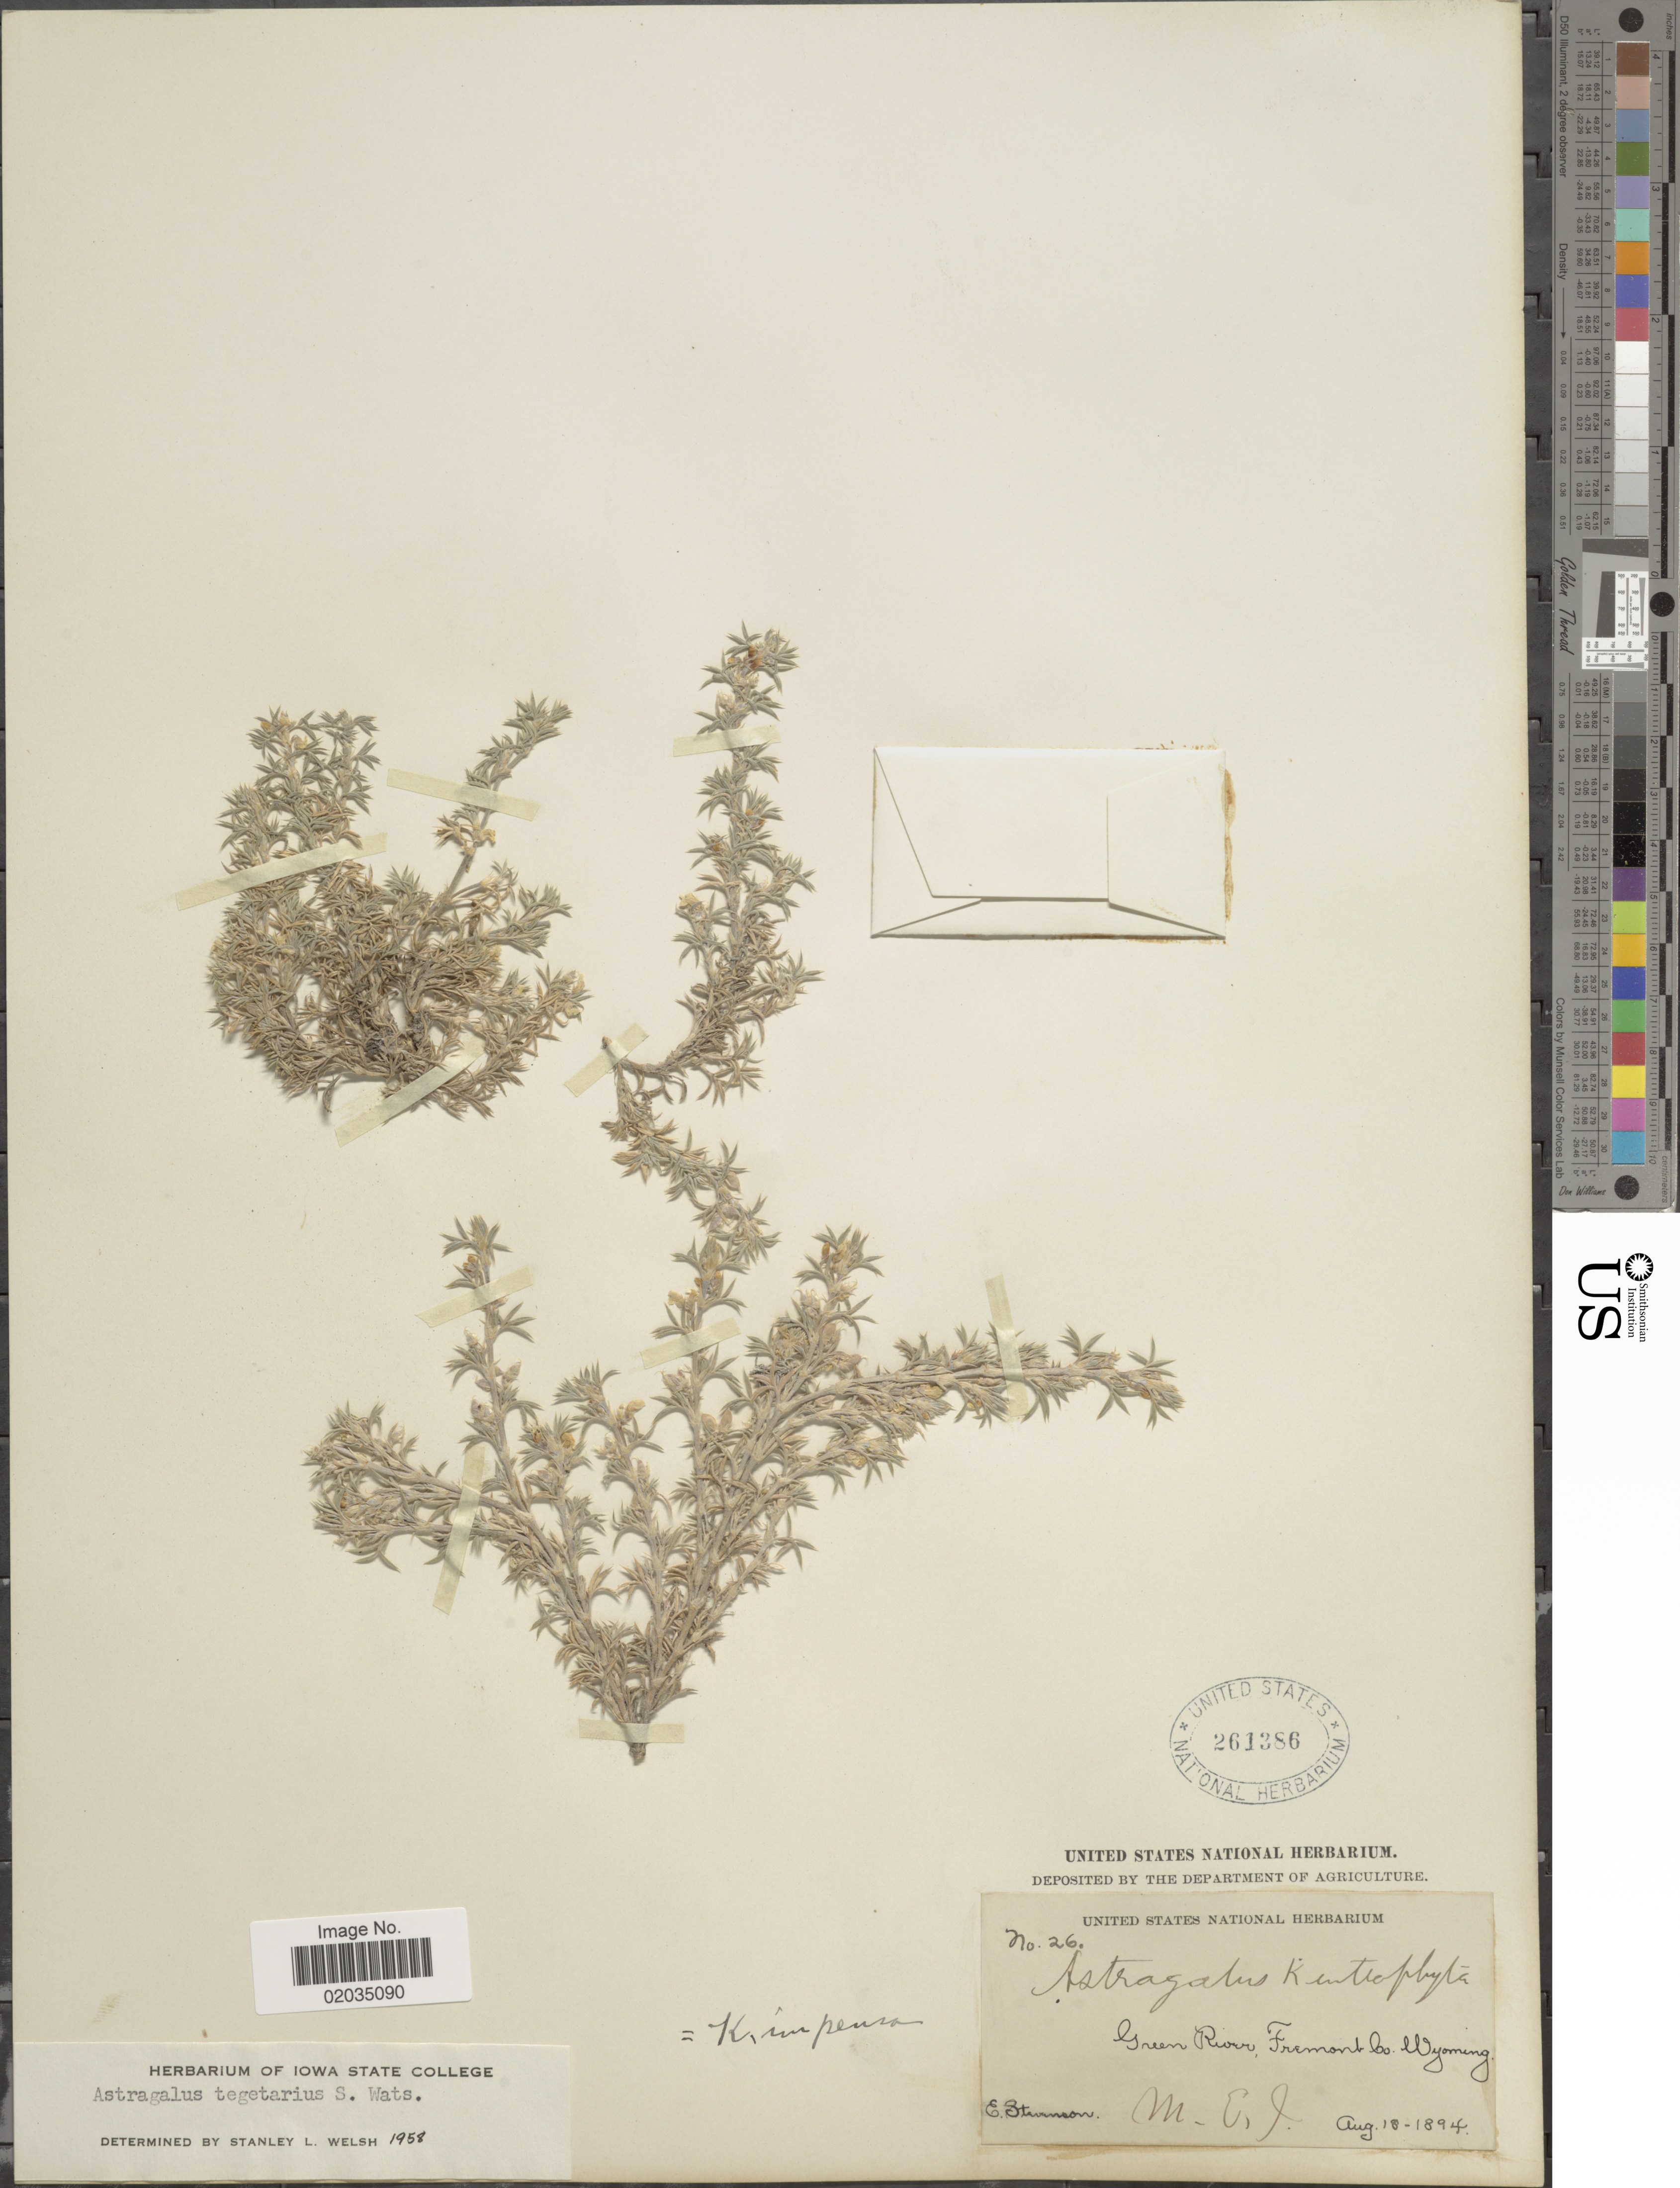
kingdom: Plantae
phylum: Tracheophyta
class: Magnoliopsida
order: Fabales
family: Fabaceae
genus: Astragalus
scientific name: Astragalus tegetarius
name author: S. Watson in C. King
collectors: E. Stevenson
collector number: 26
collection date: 1894-08-18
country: United States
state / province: Wyoming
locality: Green River, Fremont Co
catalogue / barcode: US 261386